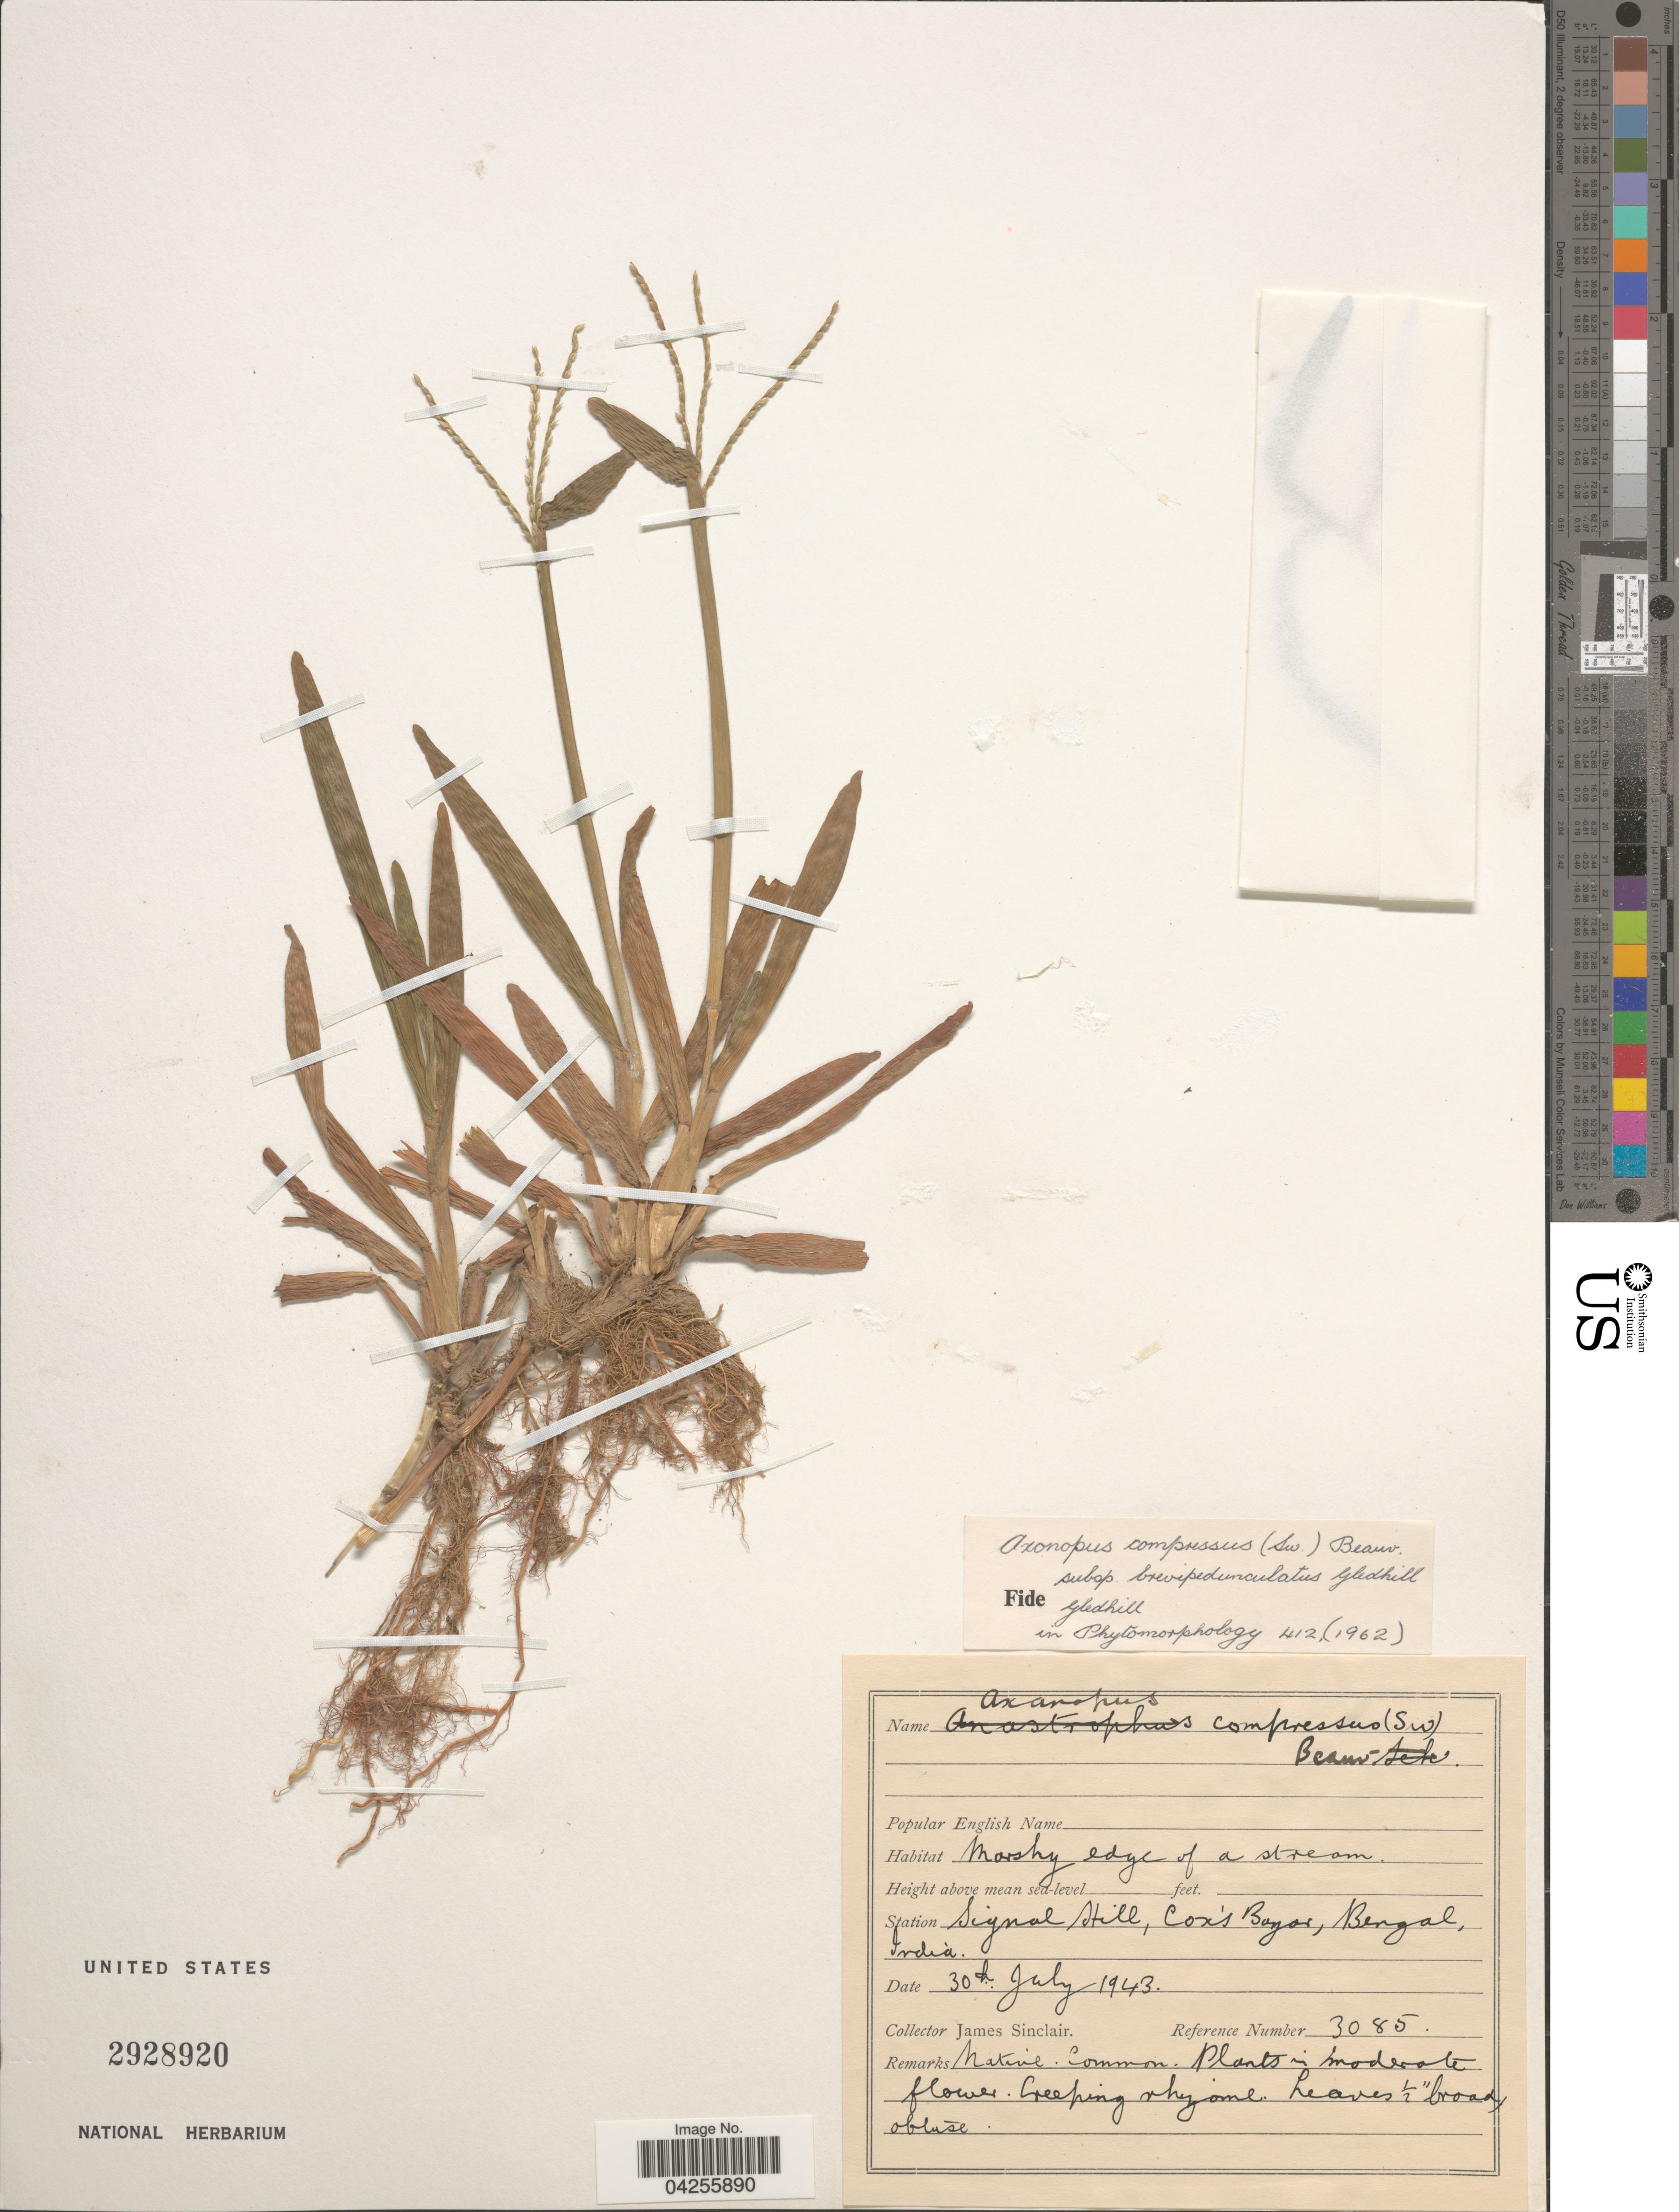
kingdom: Plantae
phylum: Tracheophyta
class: Liliopsida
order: Poales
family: Poaceae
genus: Axonopus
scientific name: Axonopus compressus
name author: (Sw.) P. Beauv.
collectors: J. Sinclair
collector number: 3085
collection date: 1943-07-30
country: Bangladesh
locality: Marshy edge of a stream. Signal Hill. Cox's Bazar, Bengal.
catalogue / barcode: US 2928920